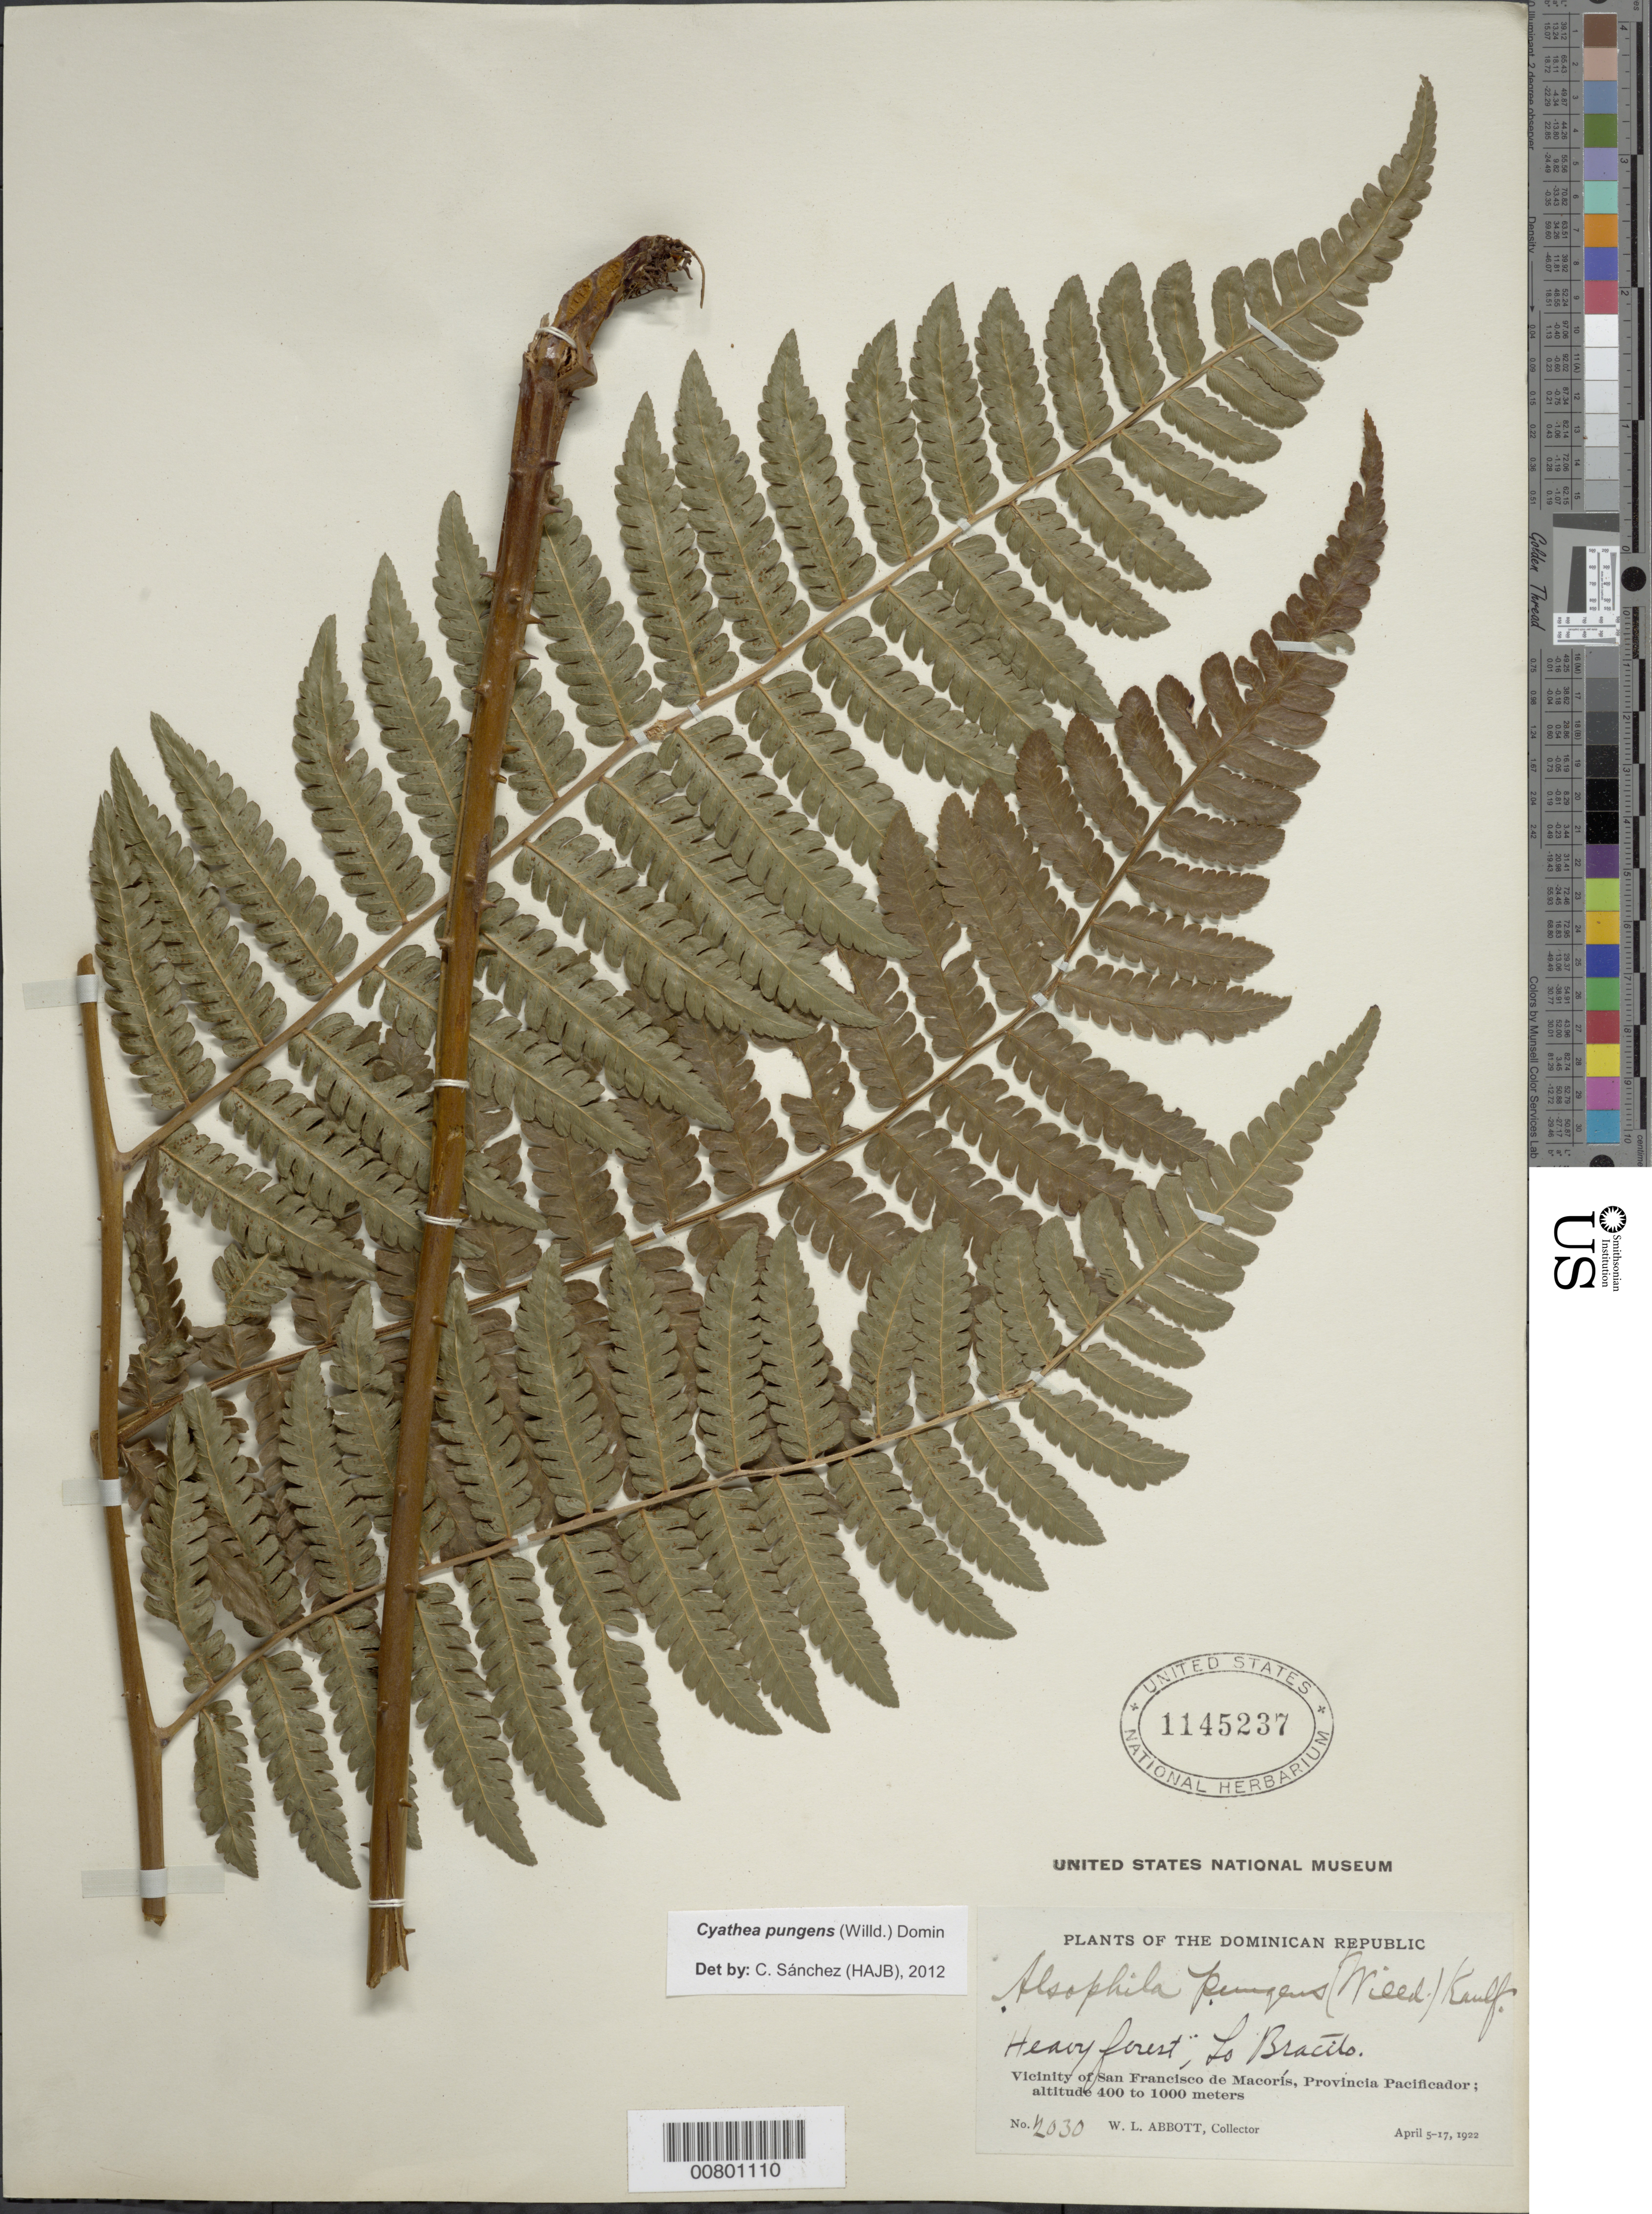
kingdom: Plantae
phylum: Tracheophyta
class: Polypodiopsida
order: Cyatheales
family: Cyatheaceae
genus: Cyathea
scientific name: Cyathea pungens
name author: (Willd.) Domin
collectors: W. L. Abbott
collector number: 2030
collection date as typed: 05 Apr 1922 to 17 Apr 1922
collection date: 1922-04-05/1922-04-17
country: Dominican Republic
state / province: Duarte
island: Hispaniola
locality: Vicinity of San Francisco de macorís, Lo Bracito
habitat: Heavy forest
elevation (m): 400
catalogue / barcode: US 1145237